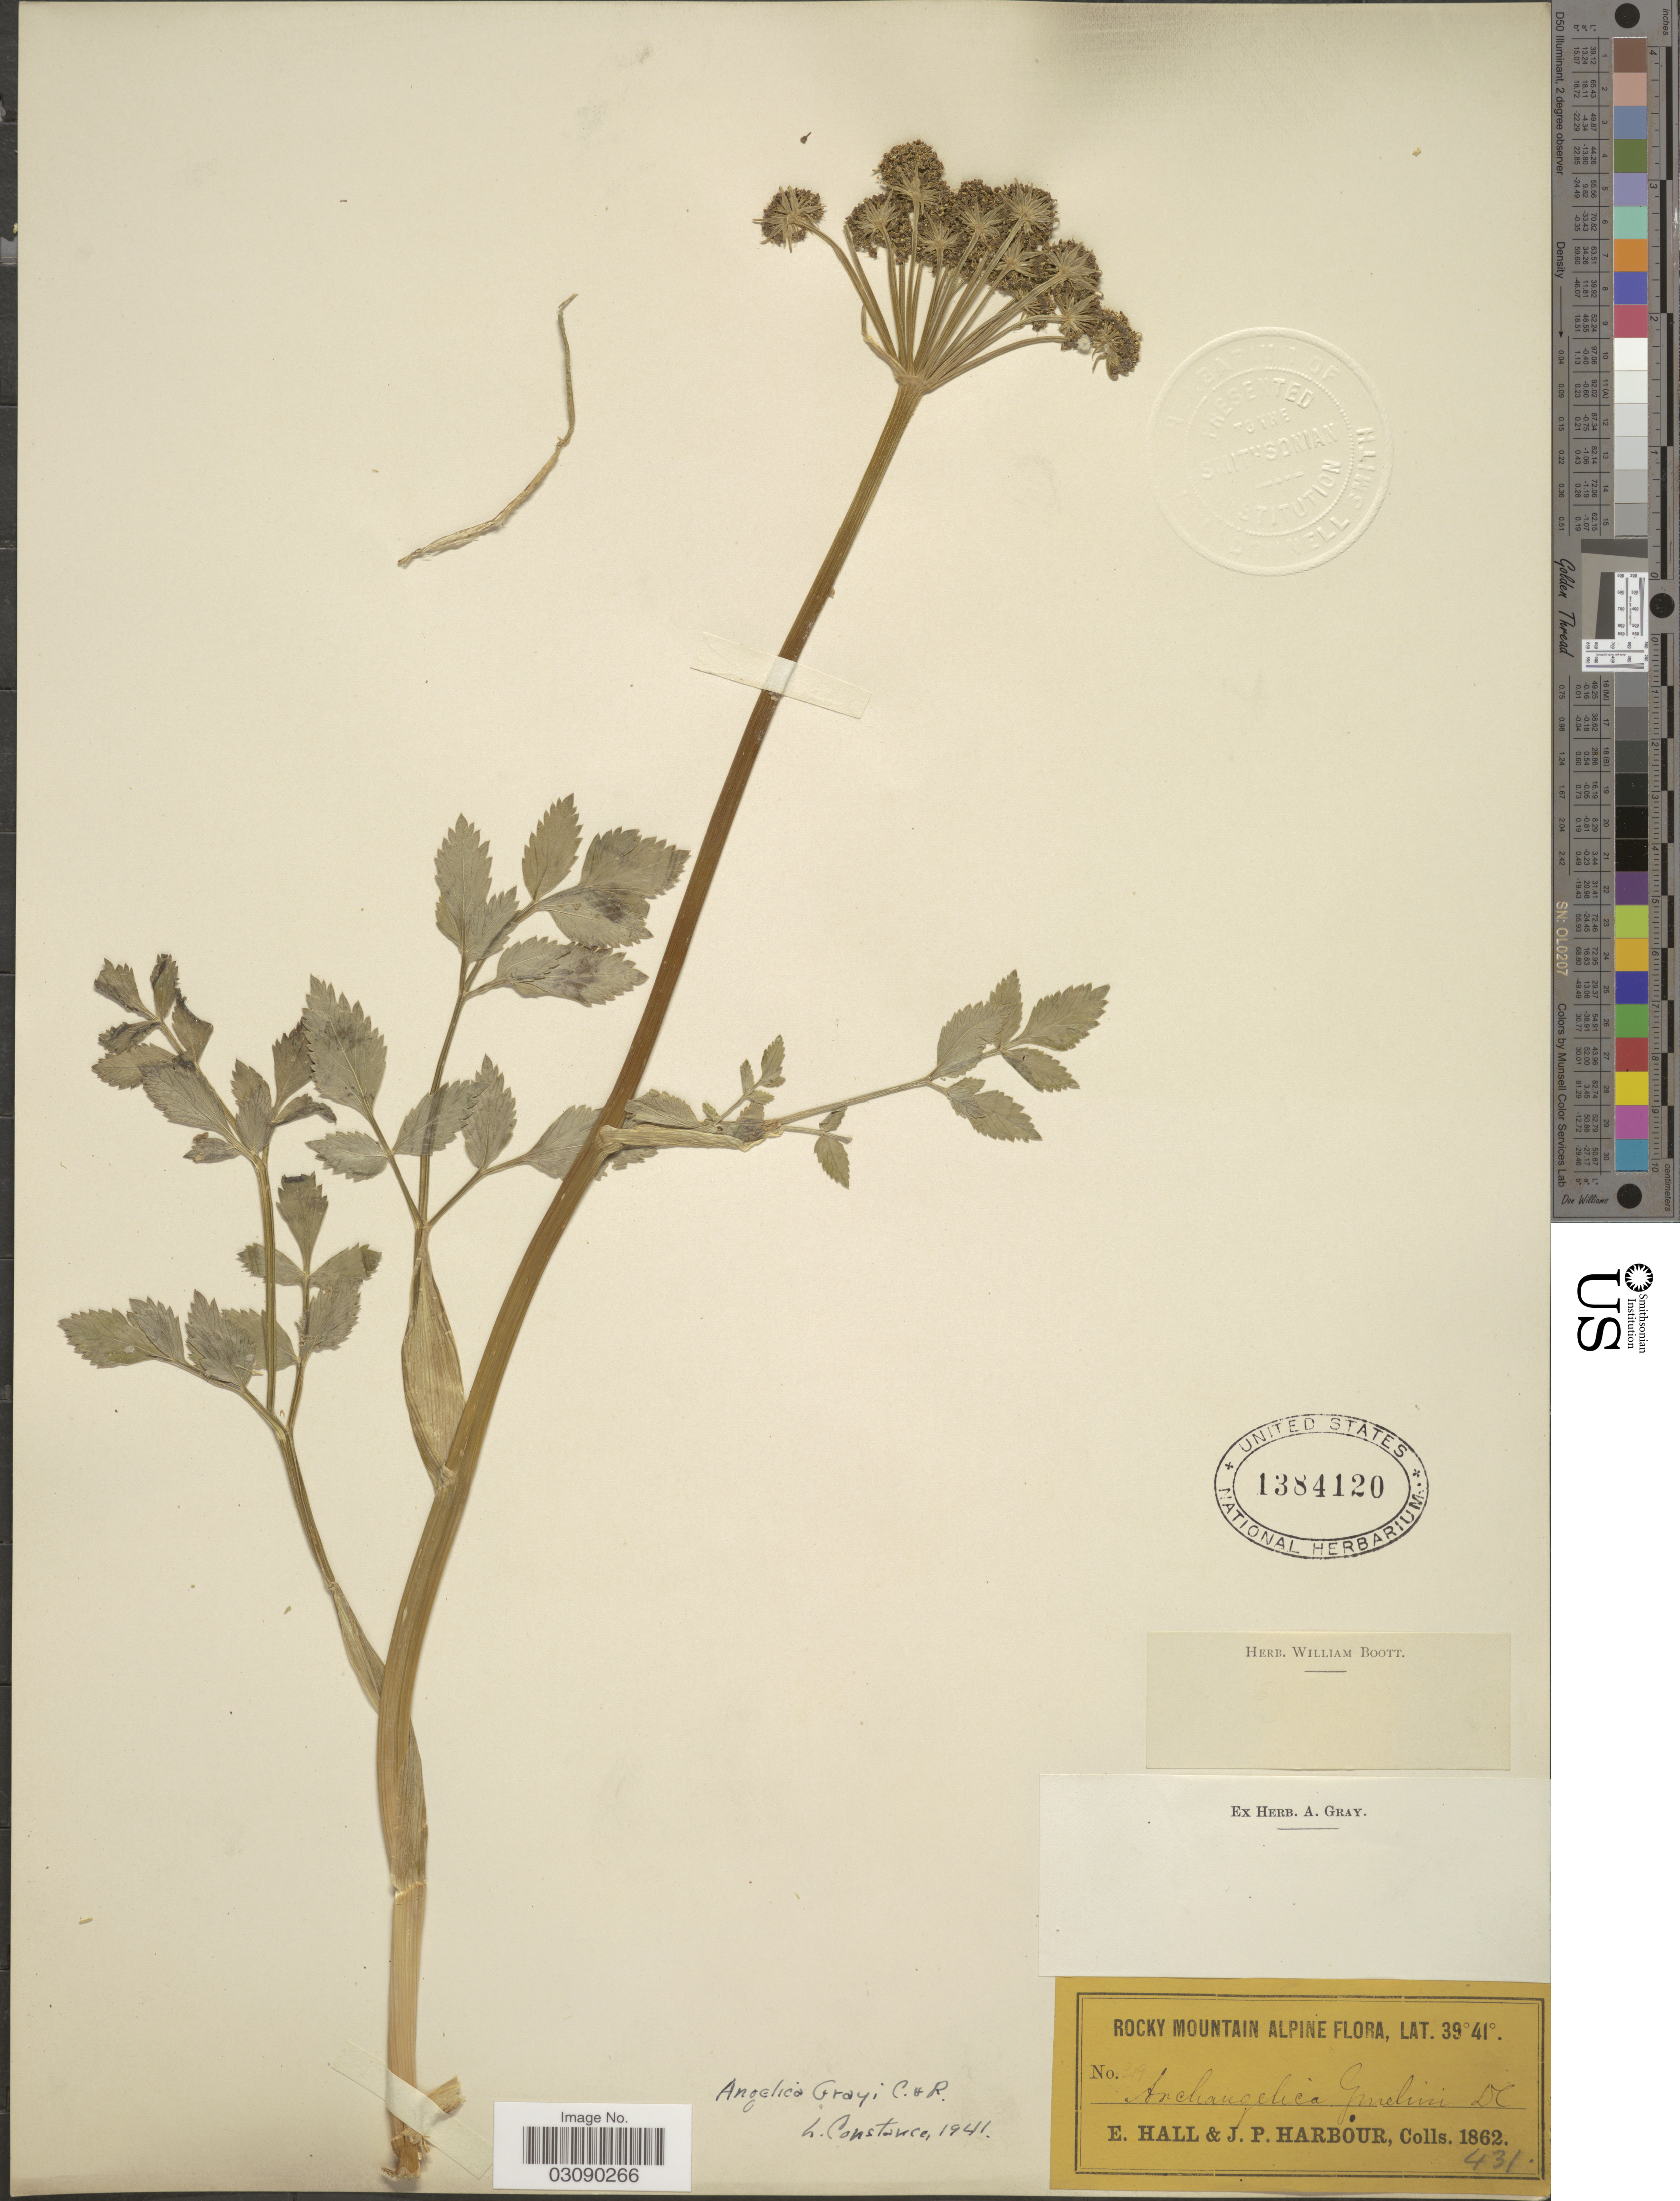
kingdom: Plantae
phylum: Tracheophyta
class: Magnoliopsida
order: Apiales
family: Apiaceae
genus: Angelica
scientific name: Angelica grayi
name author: (J.M. Coult. & Rose) J.M. Coult. & Rose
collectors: E. Hall & J. Harbour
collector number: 29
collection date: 1862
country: United States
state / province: Colorado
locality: Rocky Mtns. Alpine.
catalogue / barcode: US 1384120